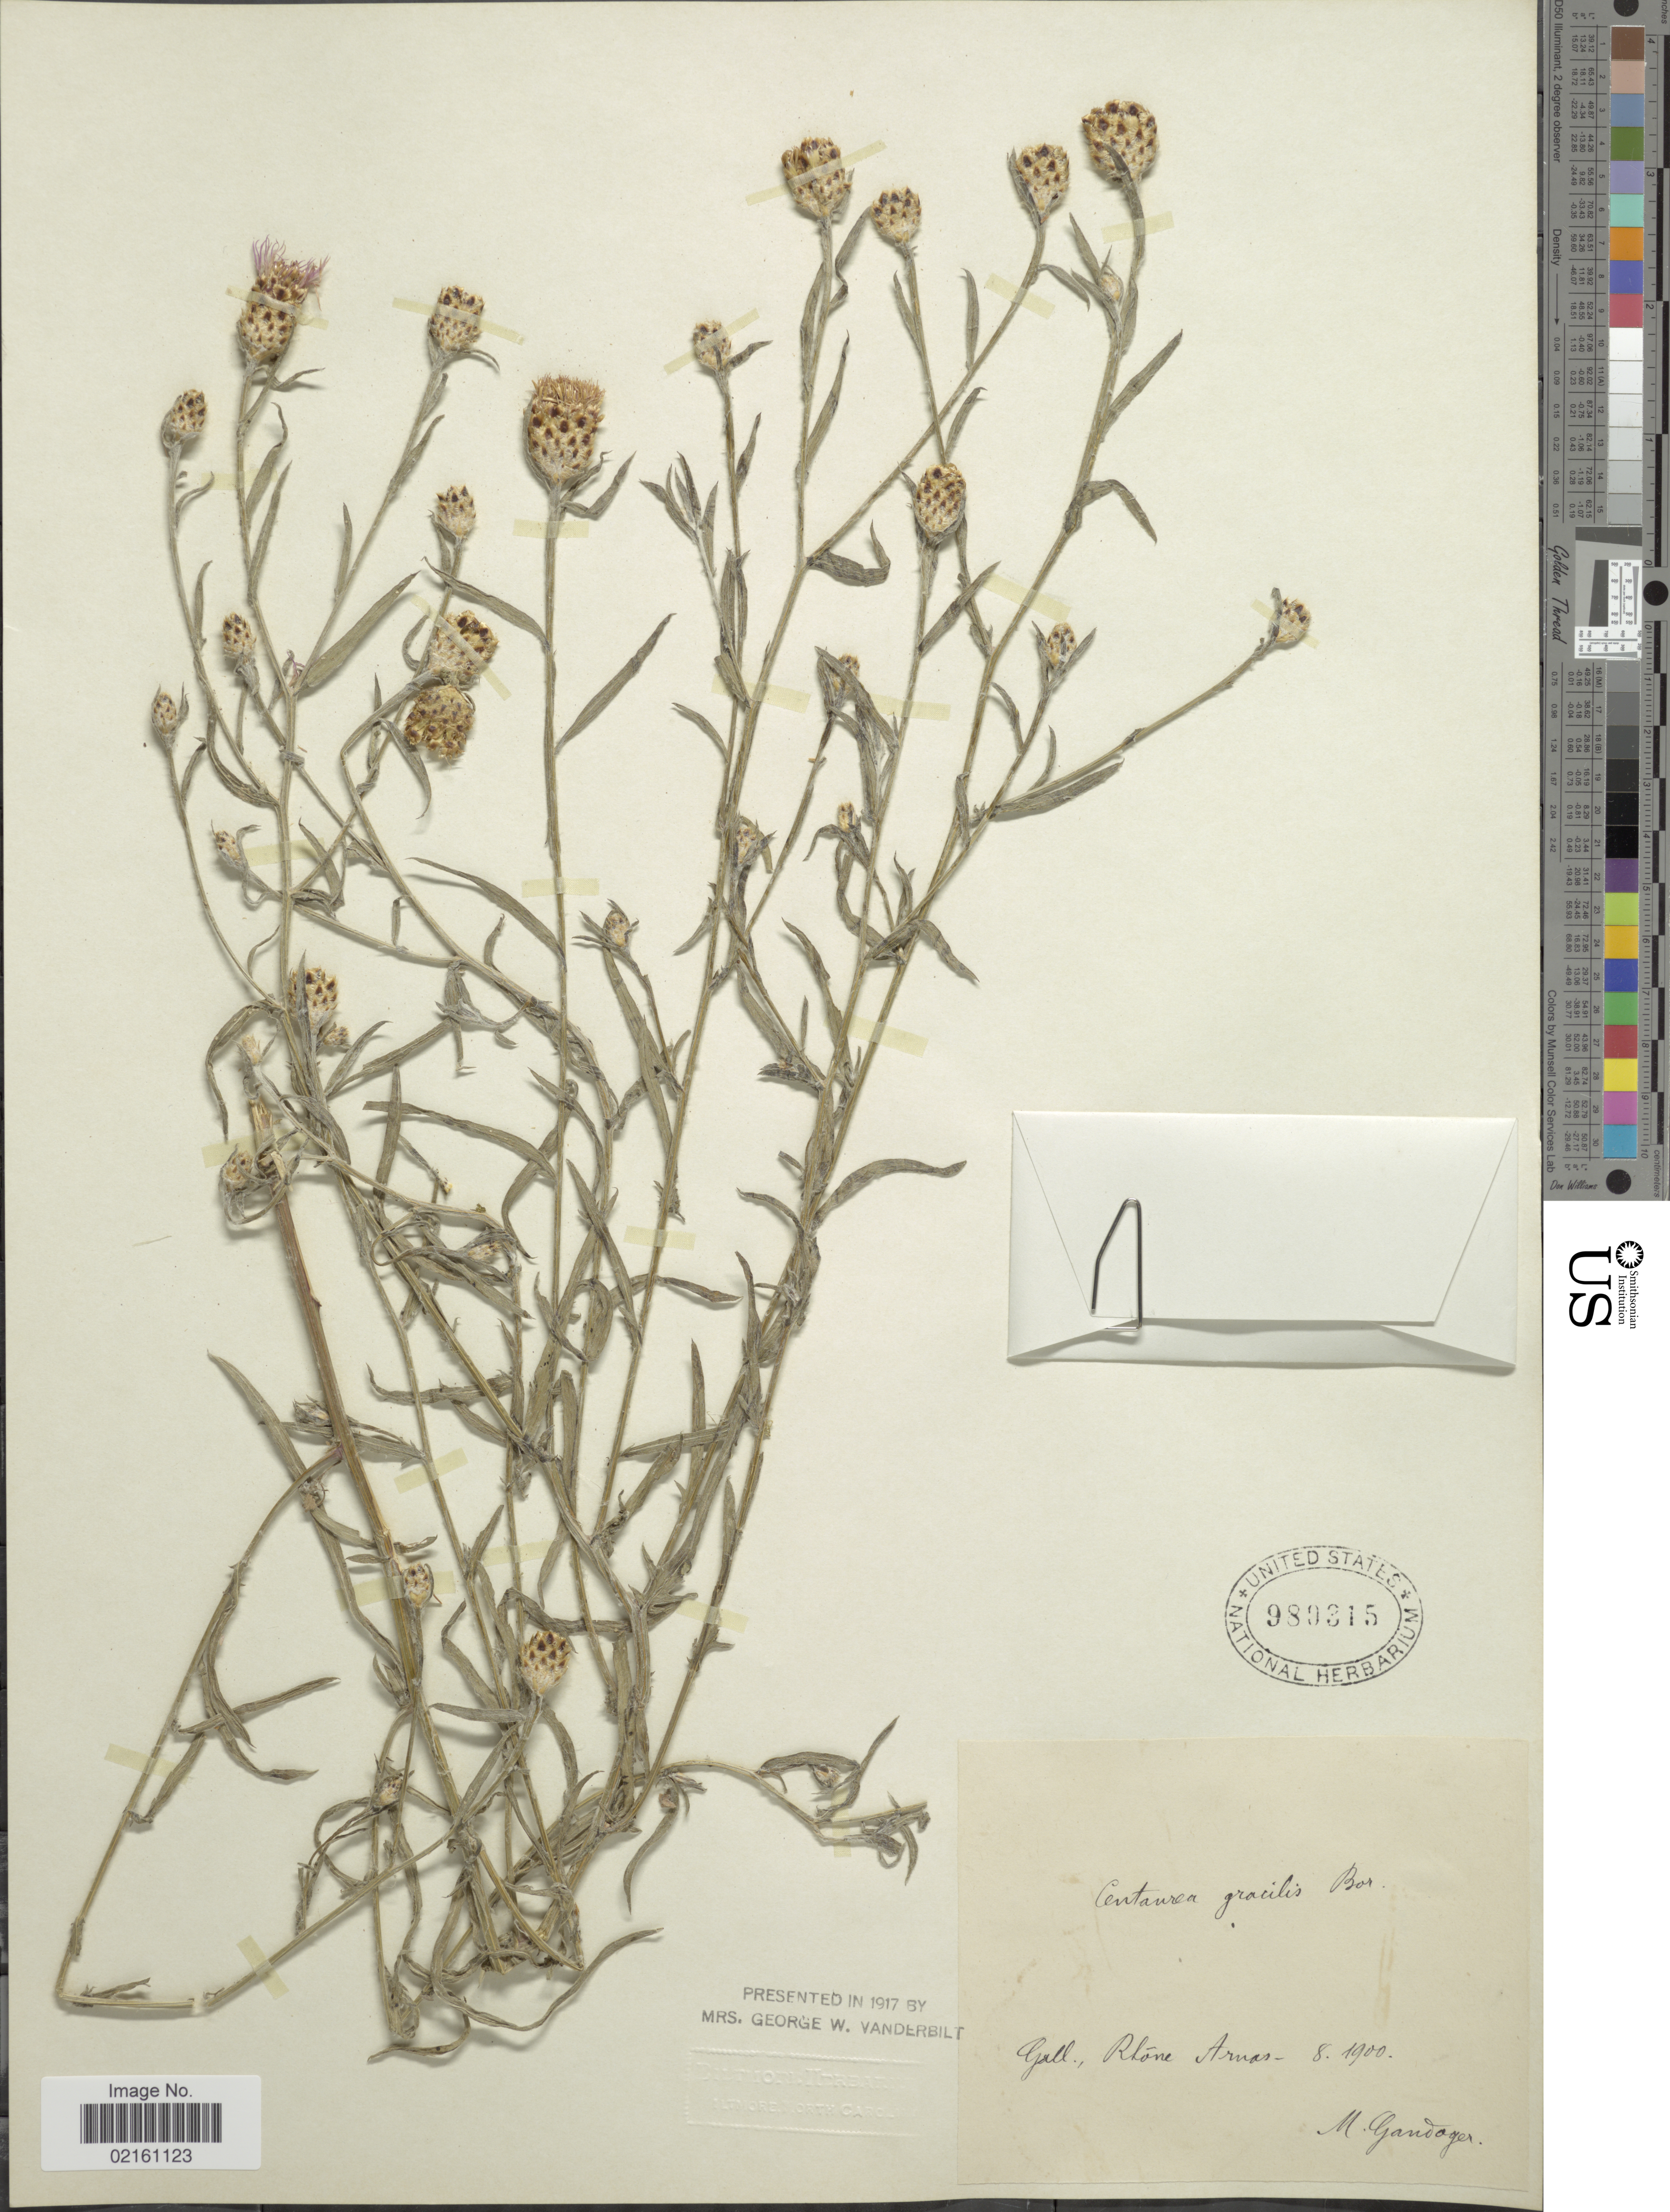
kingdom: Plantae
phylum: Tracheophyta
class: Magnoliopsida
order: Asterales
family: Asteraceae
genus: Centaurea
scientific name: Centaurea gracilis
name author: Boreau ex Nyman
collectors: M. Gandoger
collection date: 1900-08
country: France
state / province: Auvergne-Rhône-Alpes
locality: Gall., Rhone Arnas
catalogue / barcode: US 980315